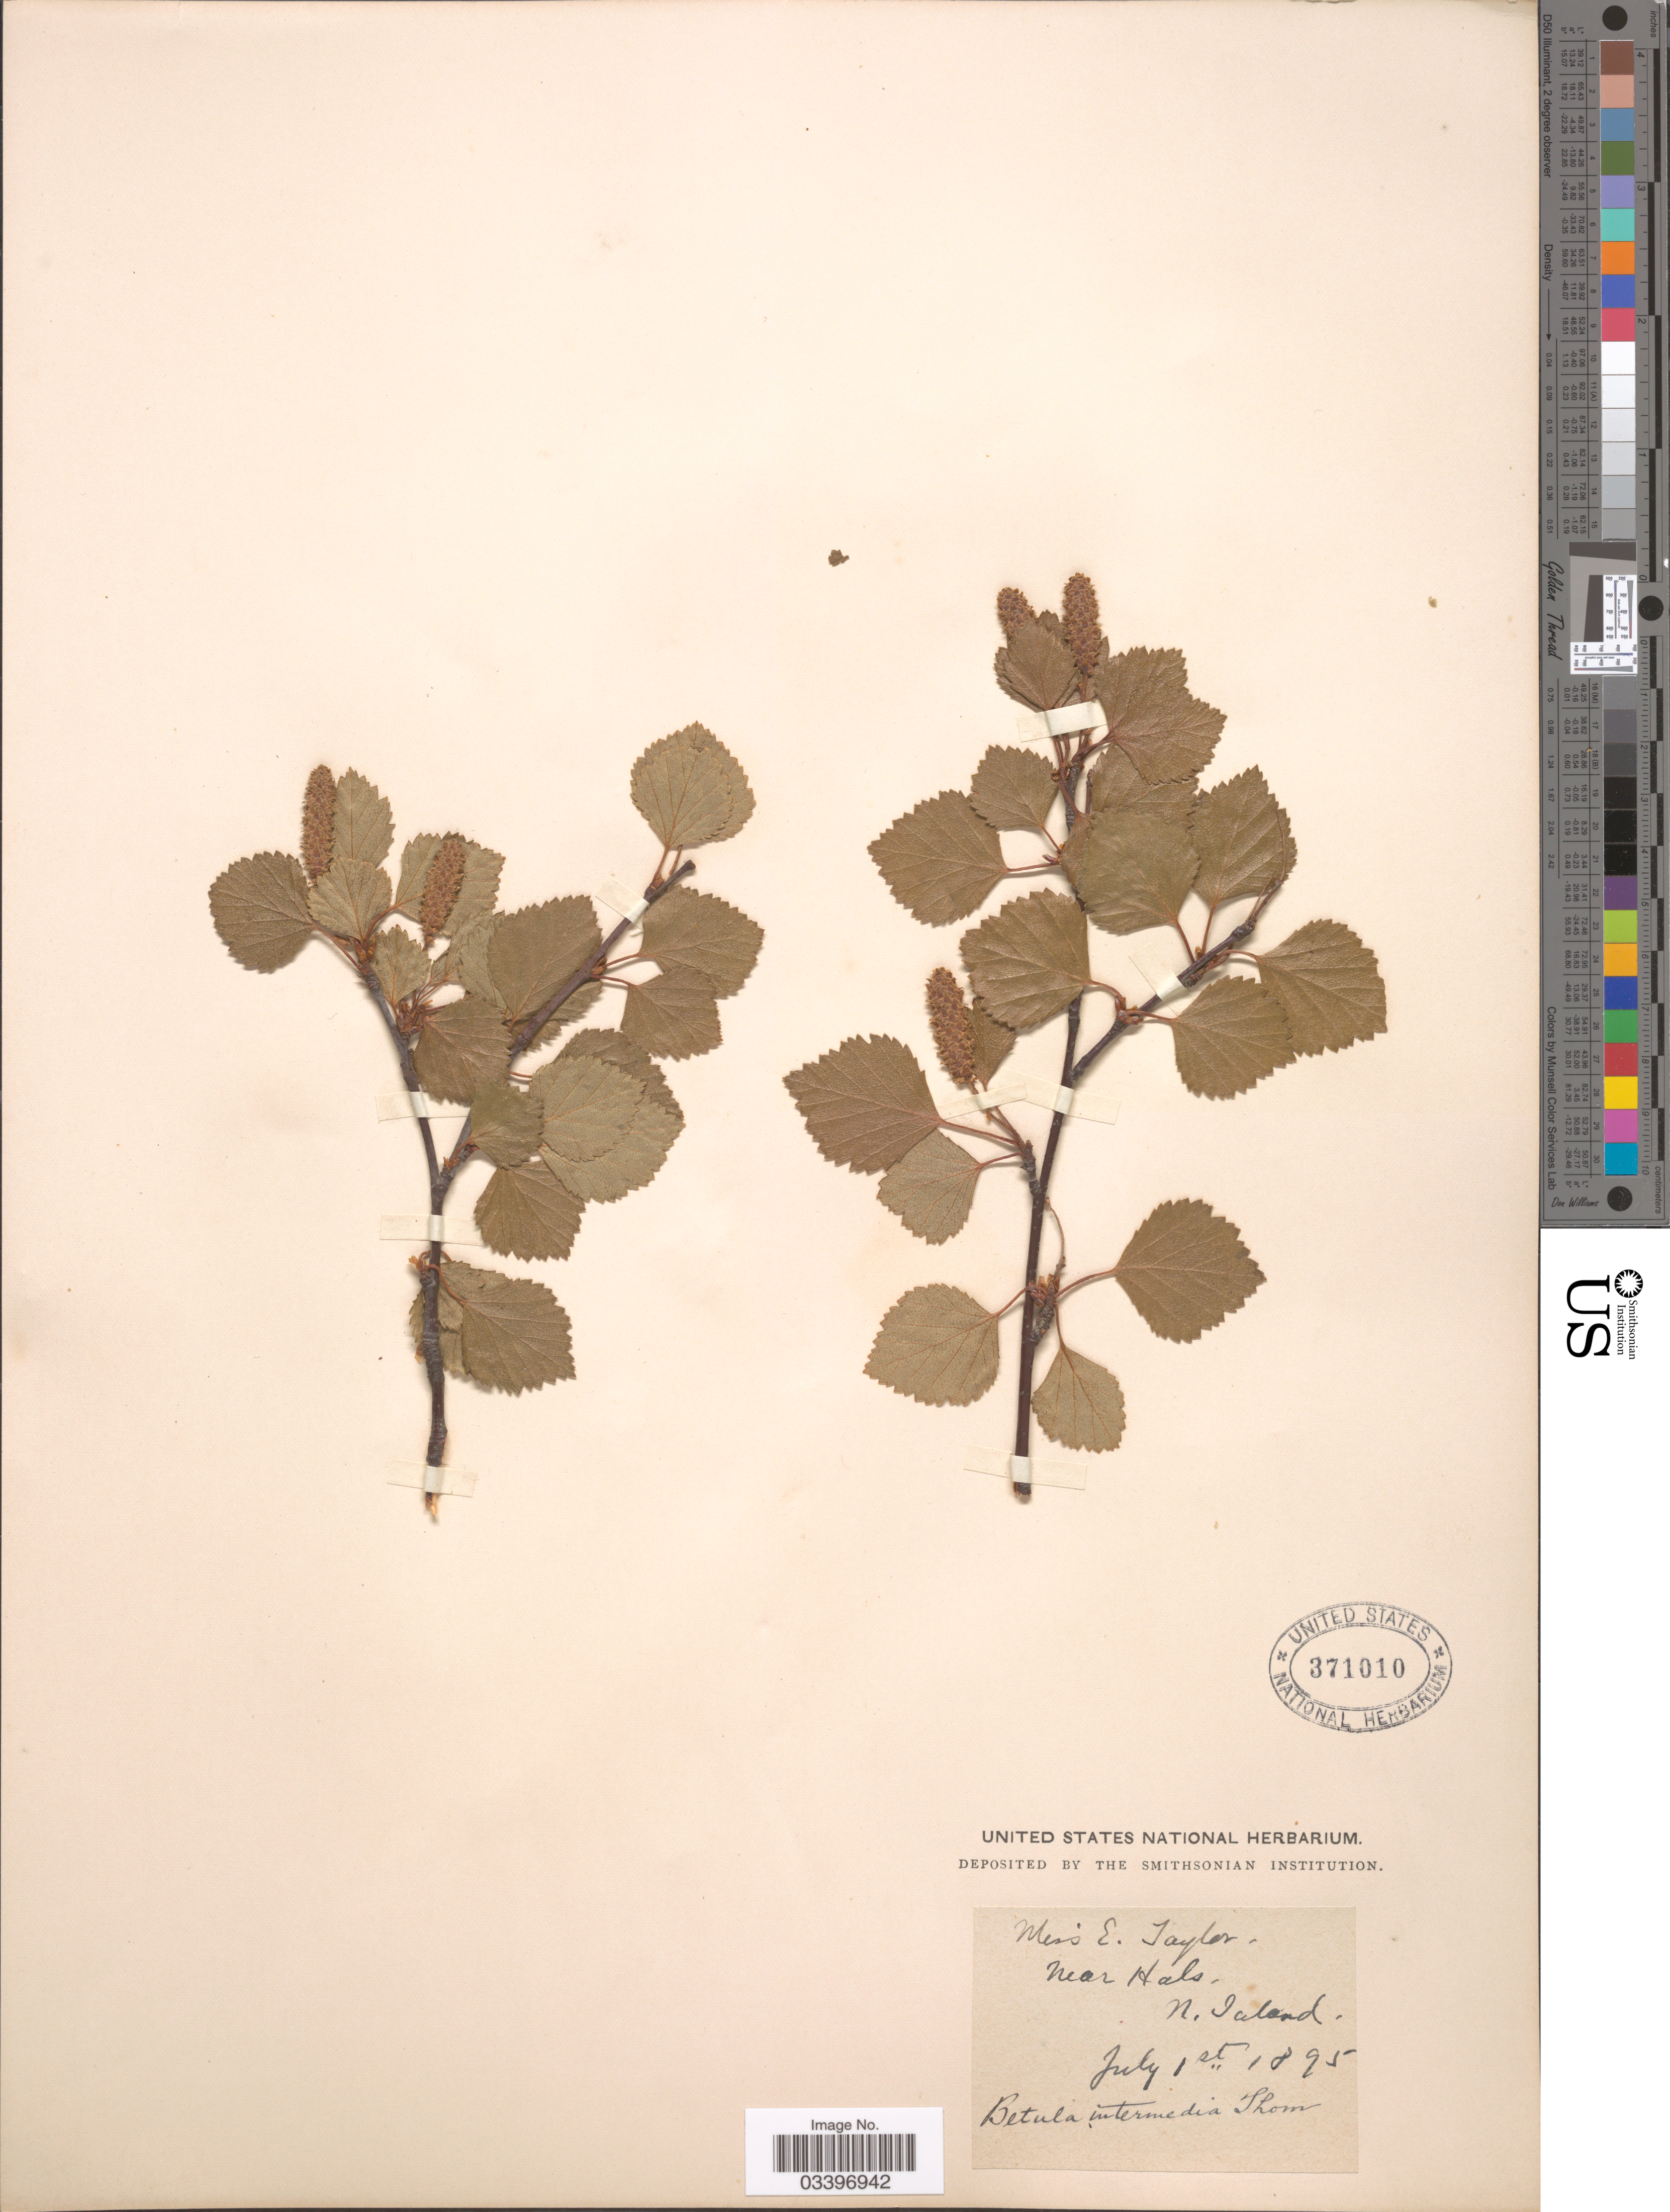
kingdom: Plantae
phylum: Tracheophyta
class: Magnoliopsida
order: Fagales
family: Betulaceae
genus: Betula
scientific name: Betula intermedia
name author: Thom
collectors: E. Taylor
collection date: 1895-07-01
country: Denmark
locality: Near Hals. N. Jaland.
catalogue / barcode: US 371010